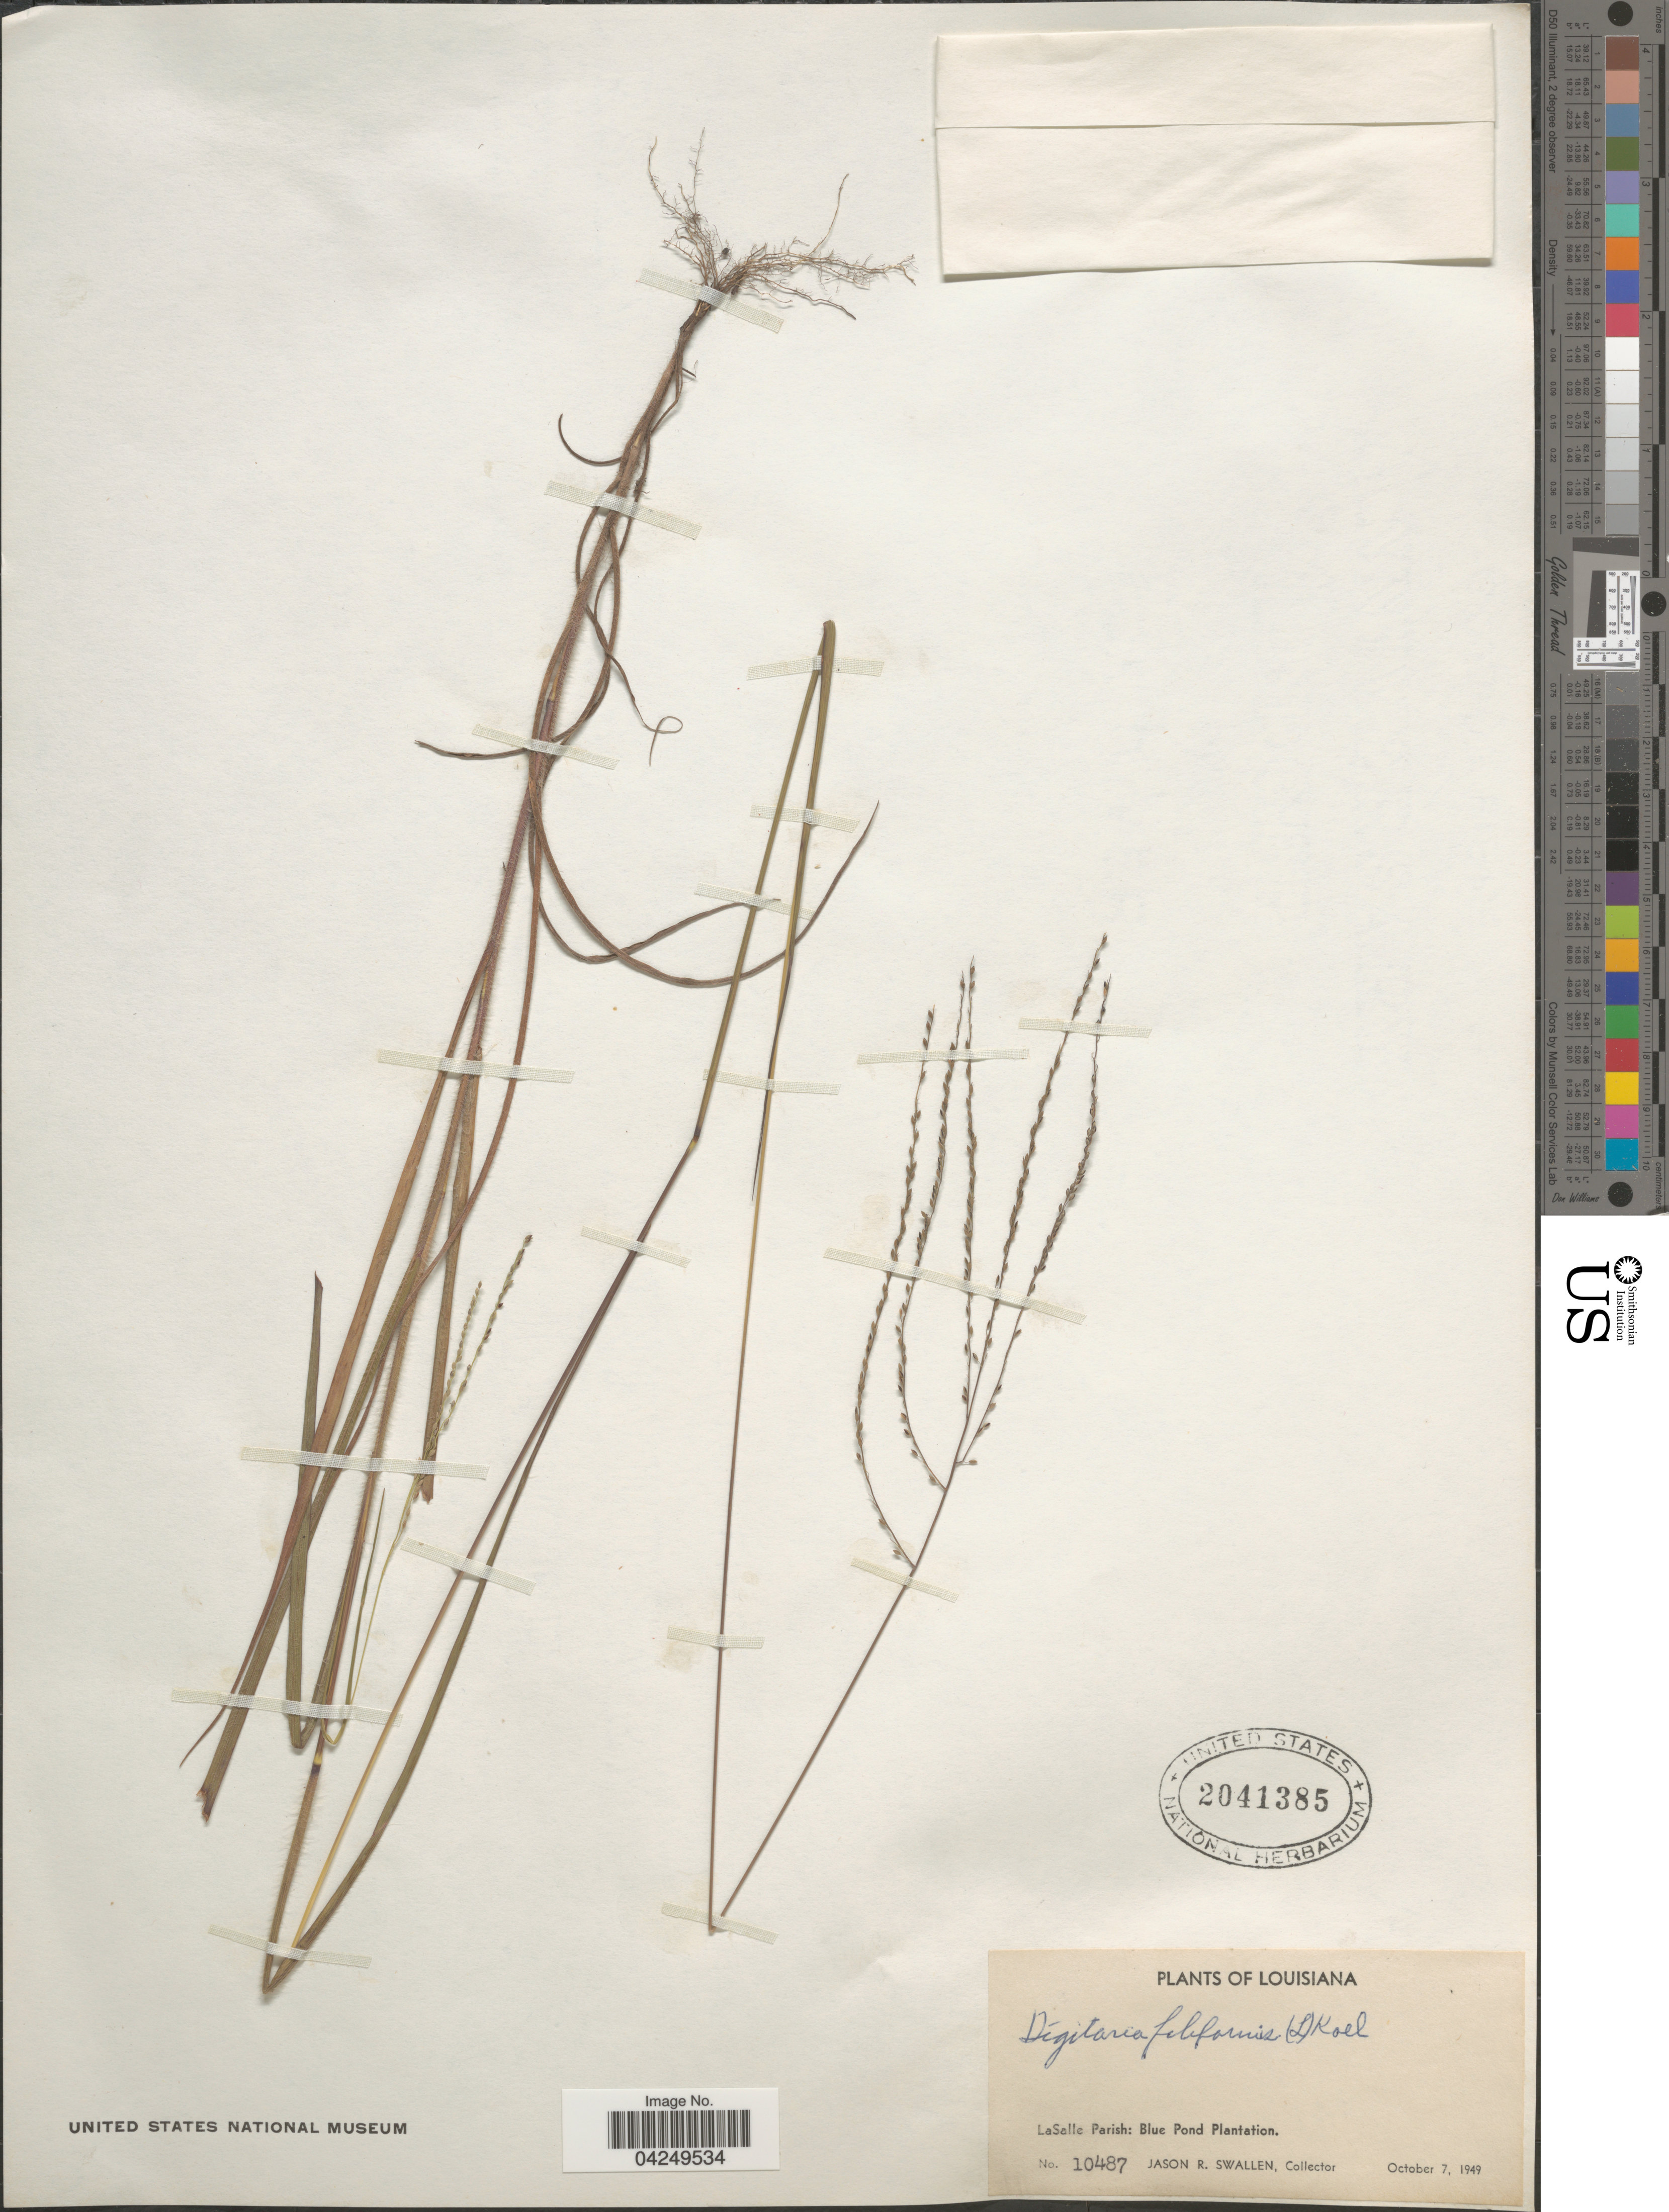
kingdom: Plantae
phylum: Tracheophyta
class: Liliopsida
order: Poales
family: Poaceae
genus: Digitaria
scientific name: Digitaria filiformis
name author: (L.) Koeler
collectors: J. R. Swallen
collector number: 10487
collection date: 1949-10-07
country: United States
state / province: Louisiana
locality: LaSalle Parish: Blue Pond Plantation.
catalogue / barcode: US 2041385